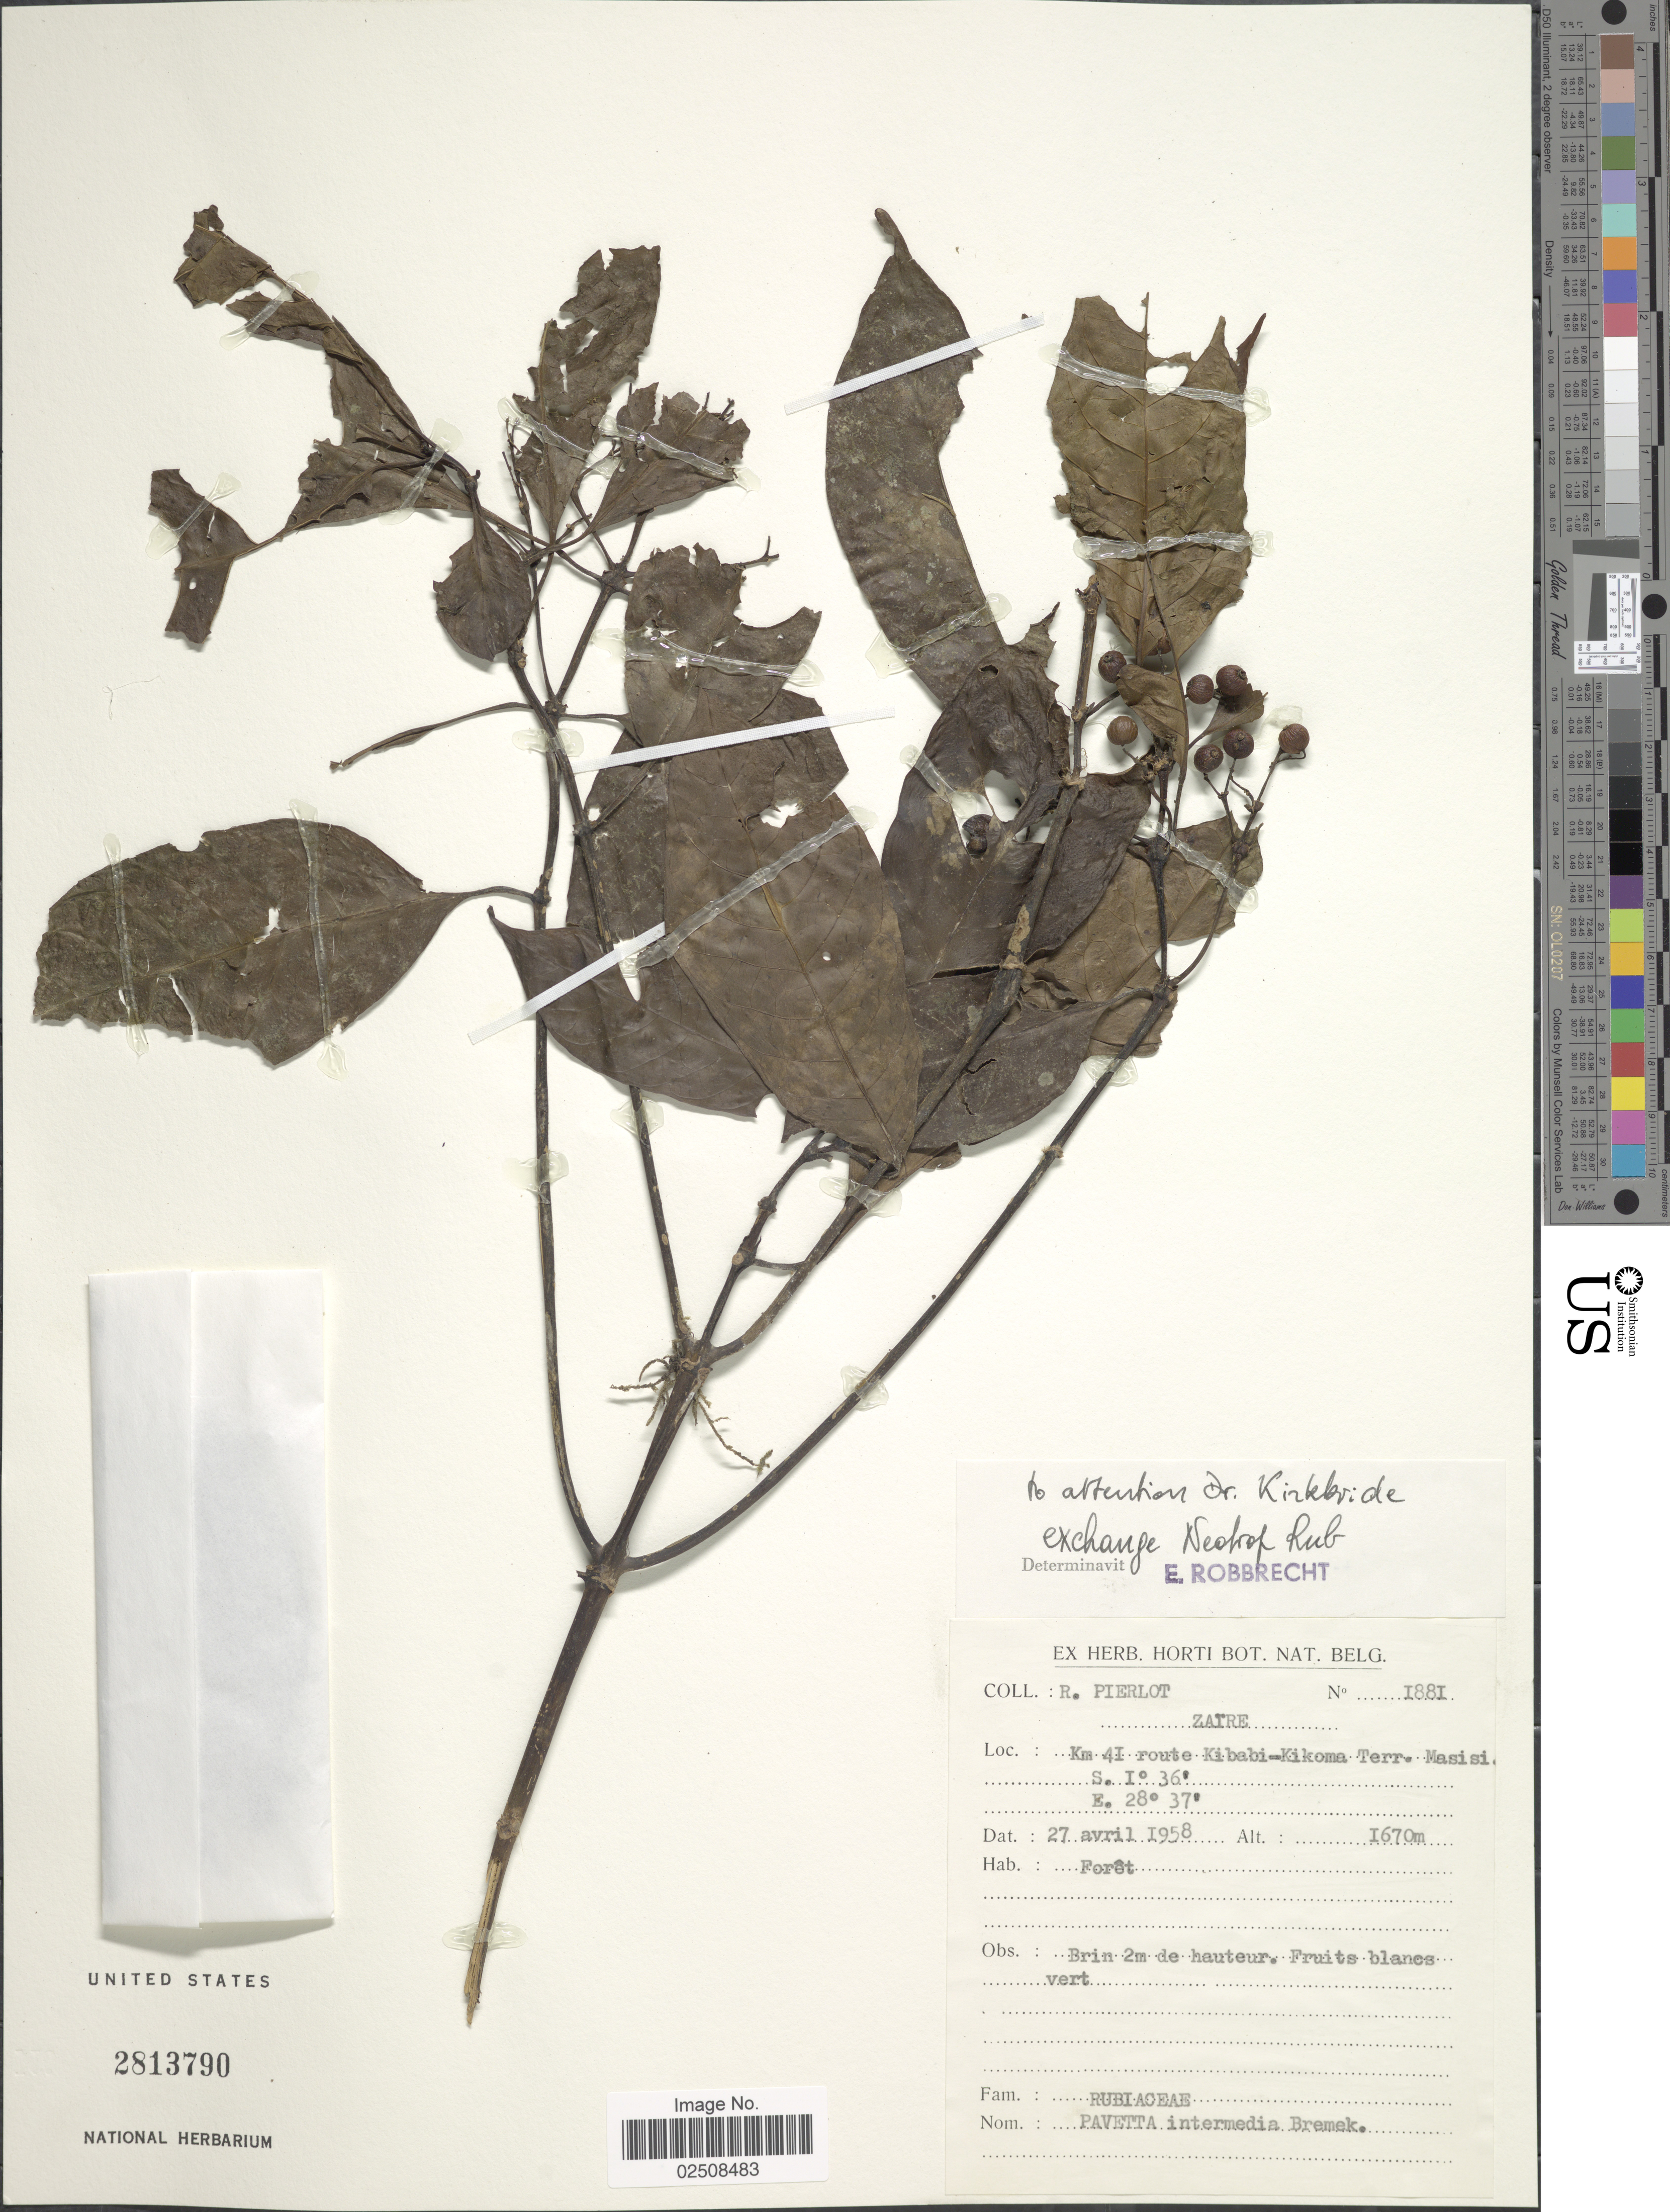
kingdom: Plantae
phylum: Tracheophyta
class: Magnoliopsida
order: Gentianales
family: Rubiaceae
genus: Pavetta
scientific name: Pavetta intermedia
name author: Bremek.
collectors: R. Pierlot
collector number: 1881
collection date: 1958-04-27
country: Angola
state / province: Zaire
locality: Km 41 route Kibabi-Kikoma Terr. Masisi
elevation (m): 1670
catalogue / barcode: US 2813790